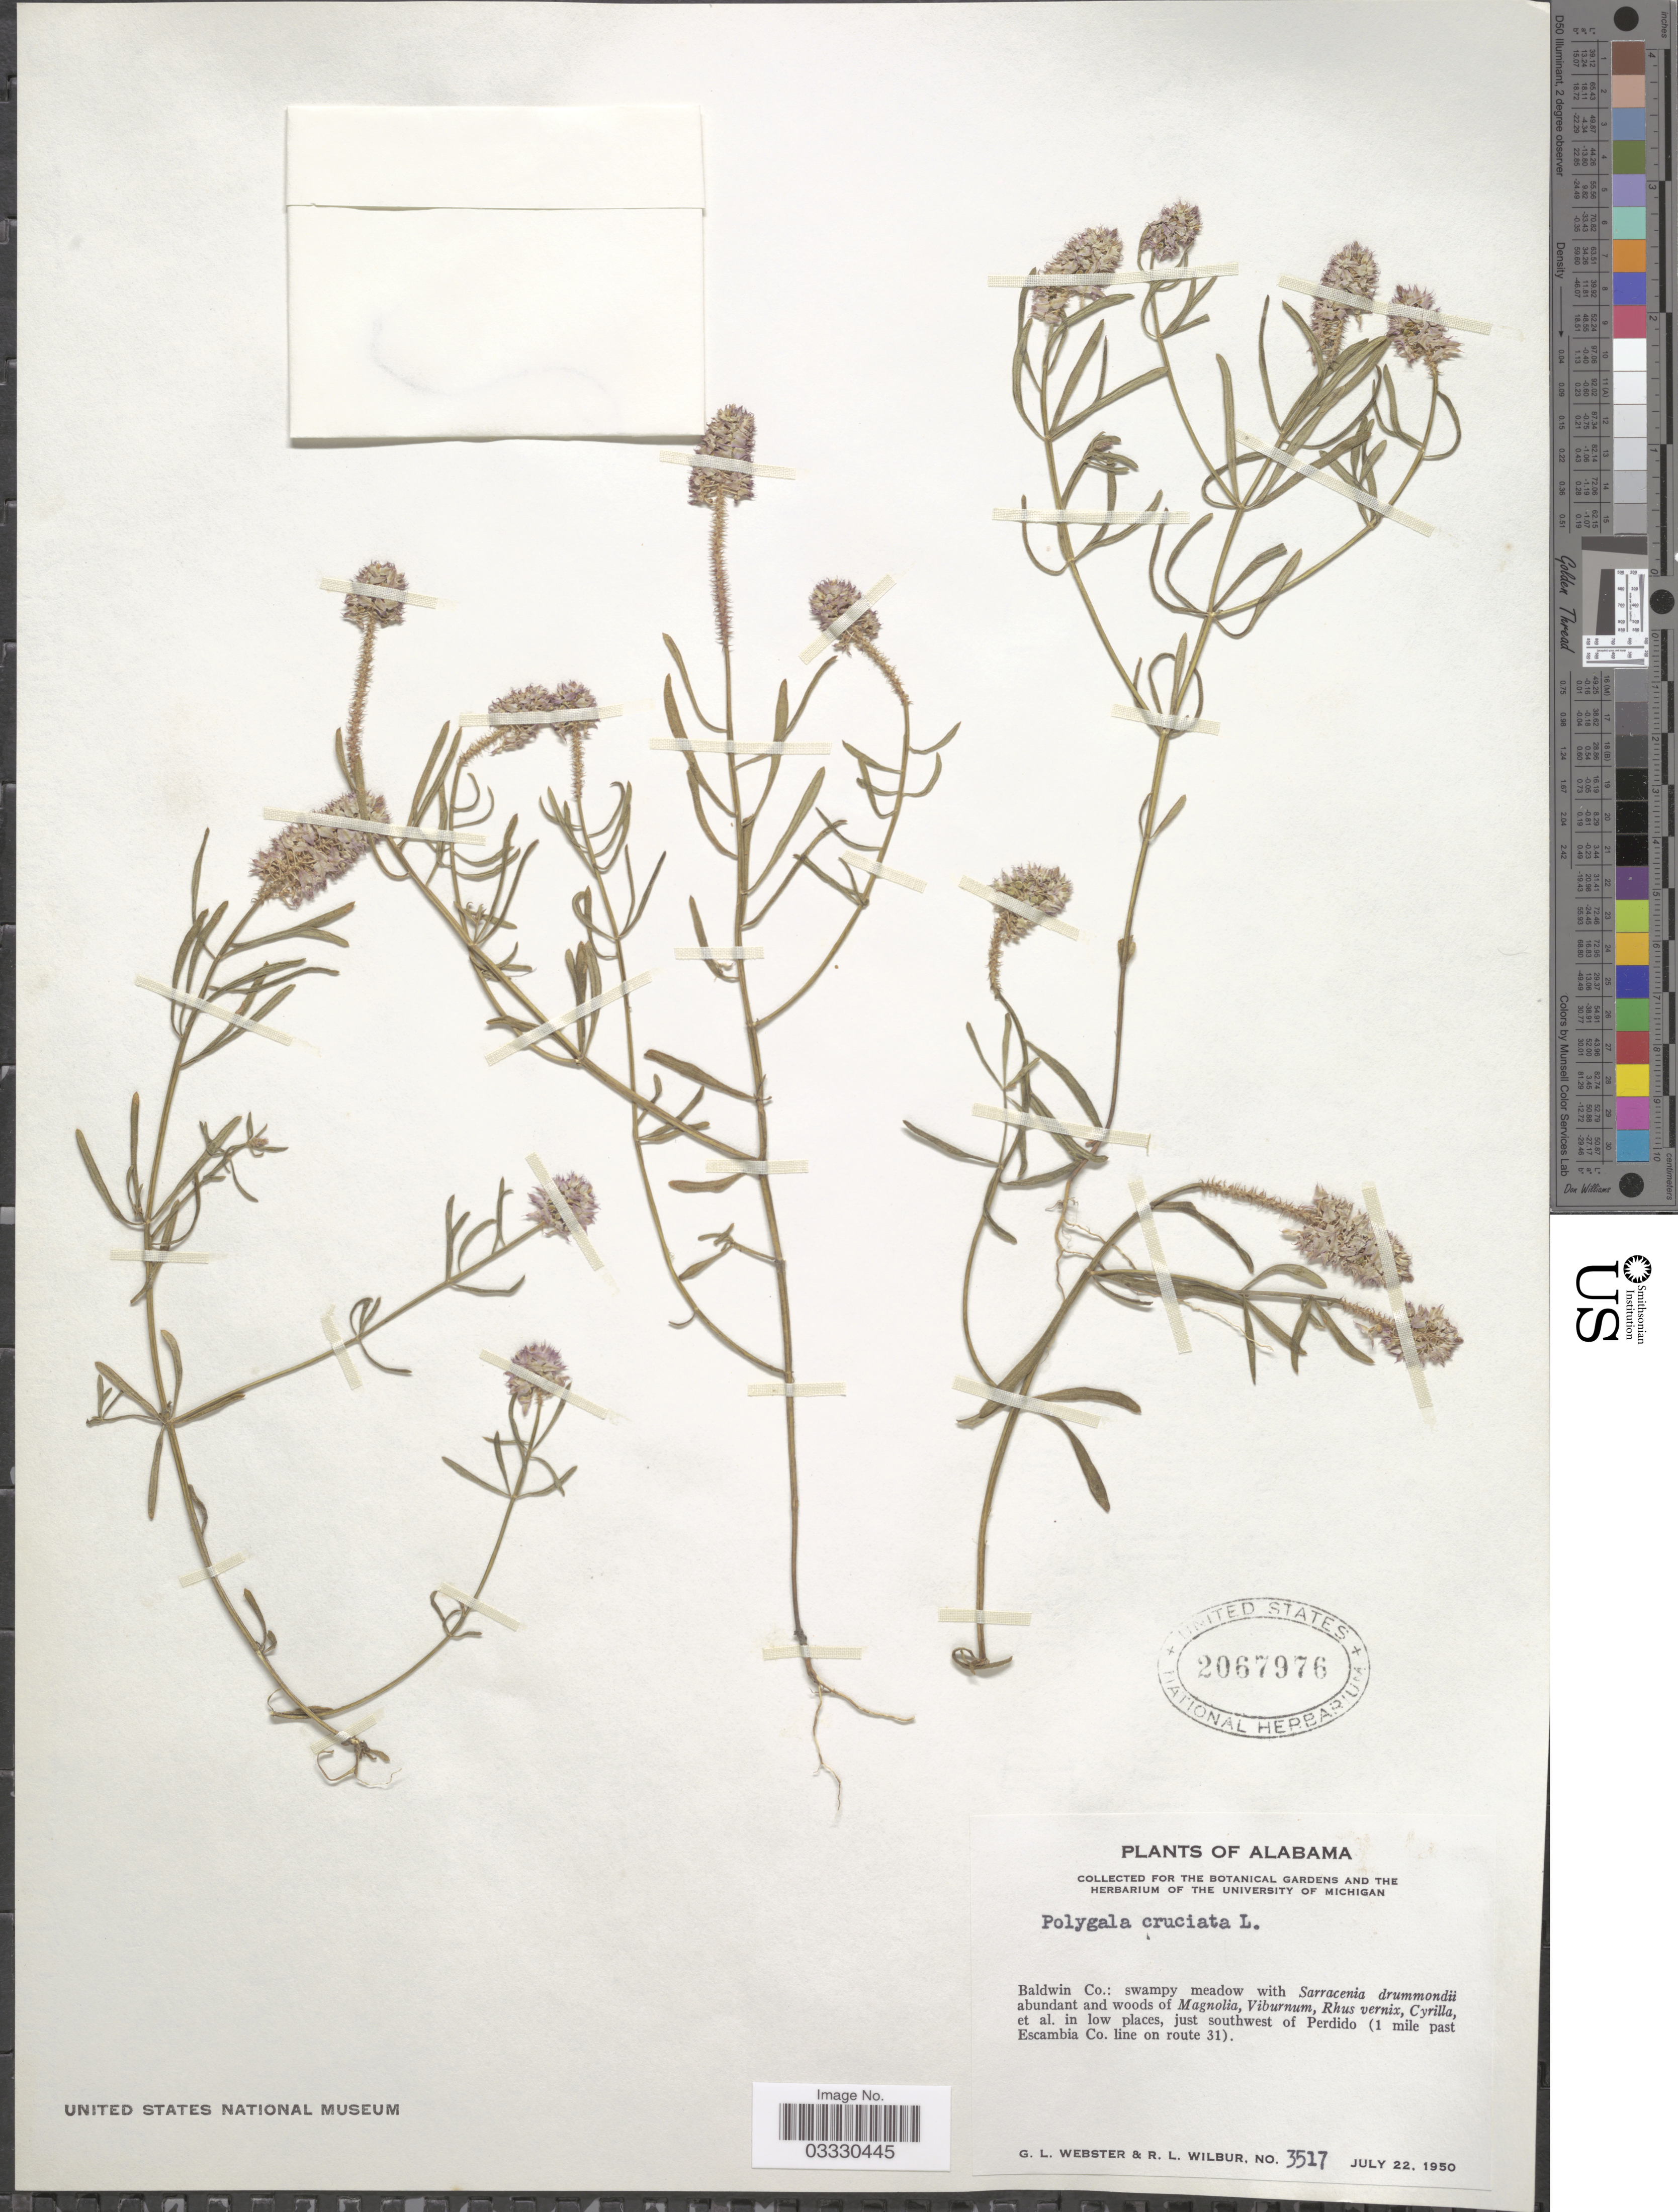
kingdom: Plantae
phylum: Tracheophyta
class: Magnoliopsida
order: Fabales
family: Polygalaceae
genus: Polygala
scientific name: Polygala cruciata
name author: L.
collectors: G. L. Webster & R. L. Wilbur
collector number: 3517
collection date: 1950-07-22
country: United States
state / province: Alabama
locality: Baldwin Co.: just southwest of Perdido (1 mile past Escambia Co. line on route 31).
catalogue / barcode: US 2067976